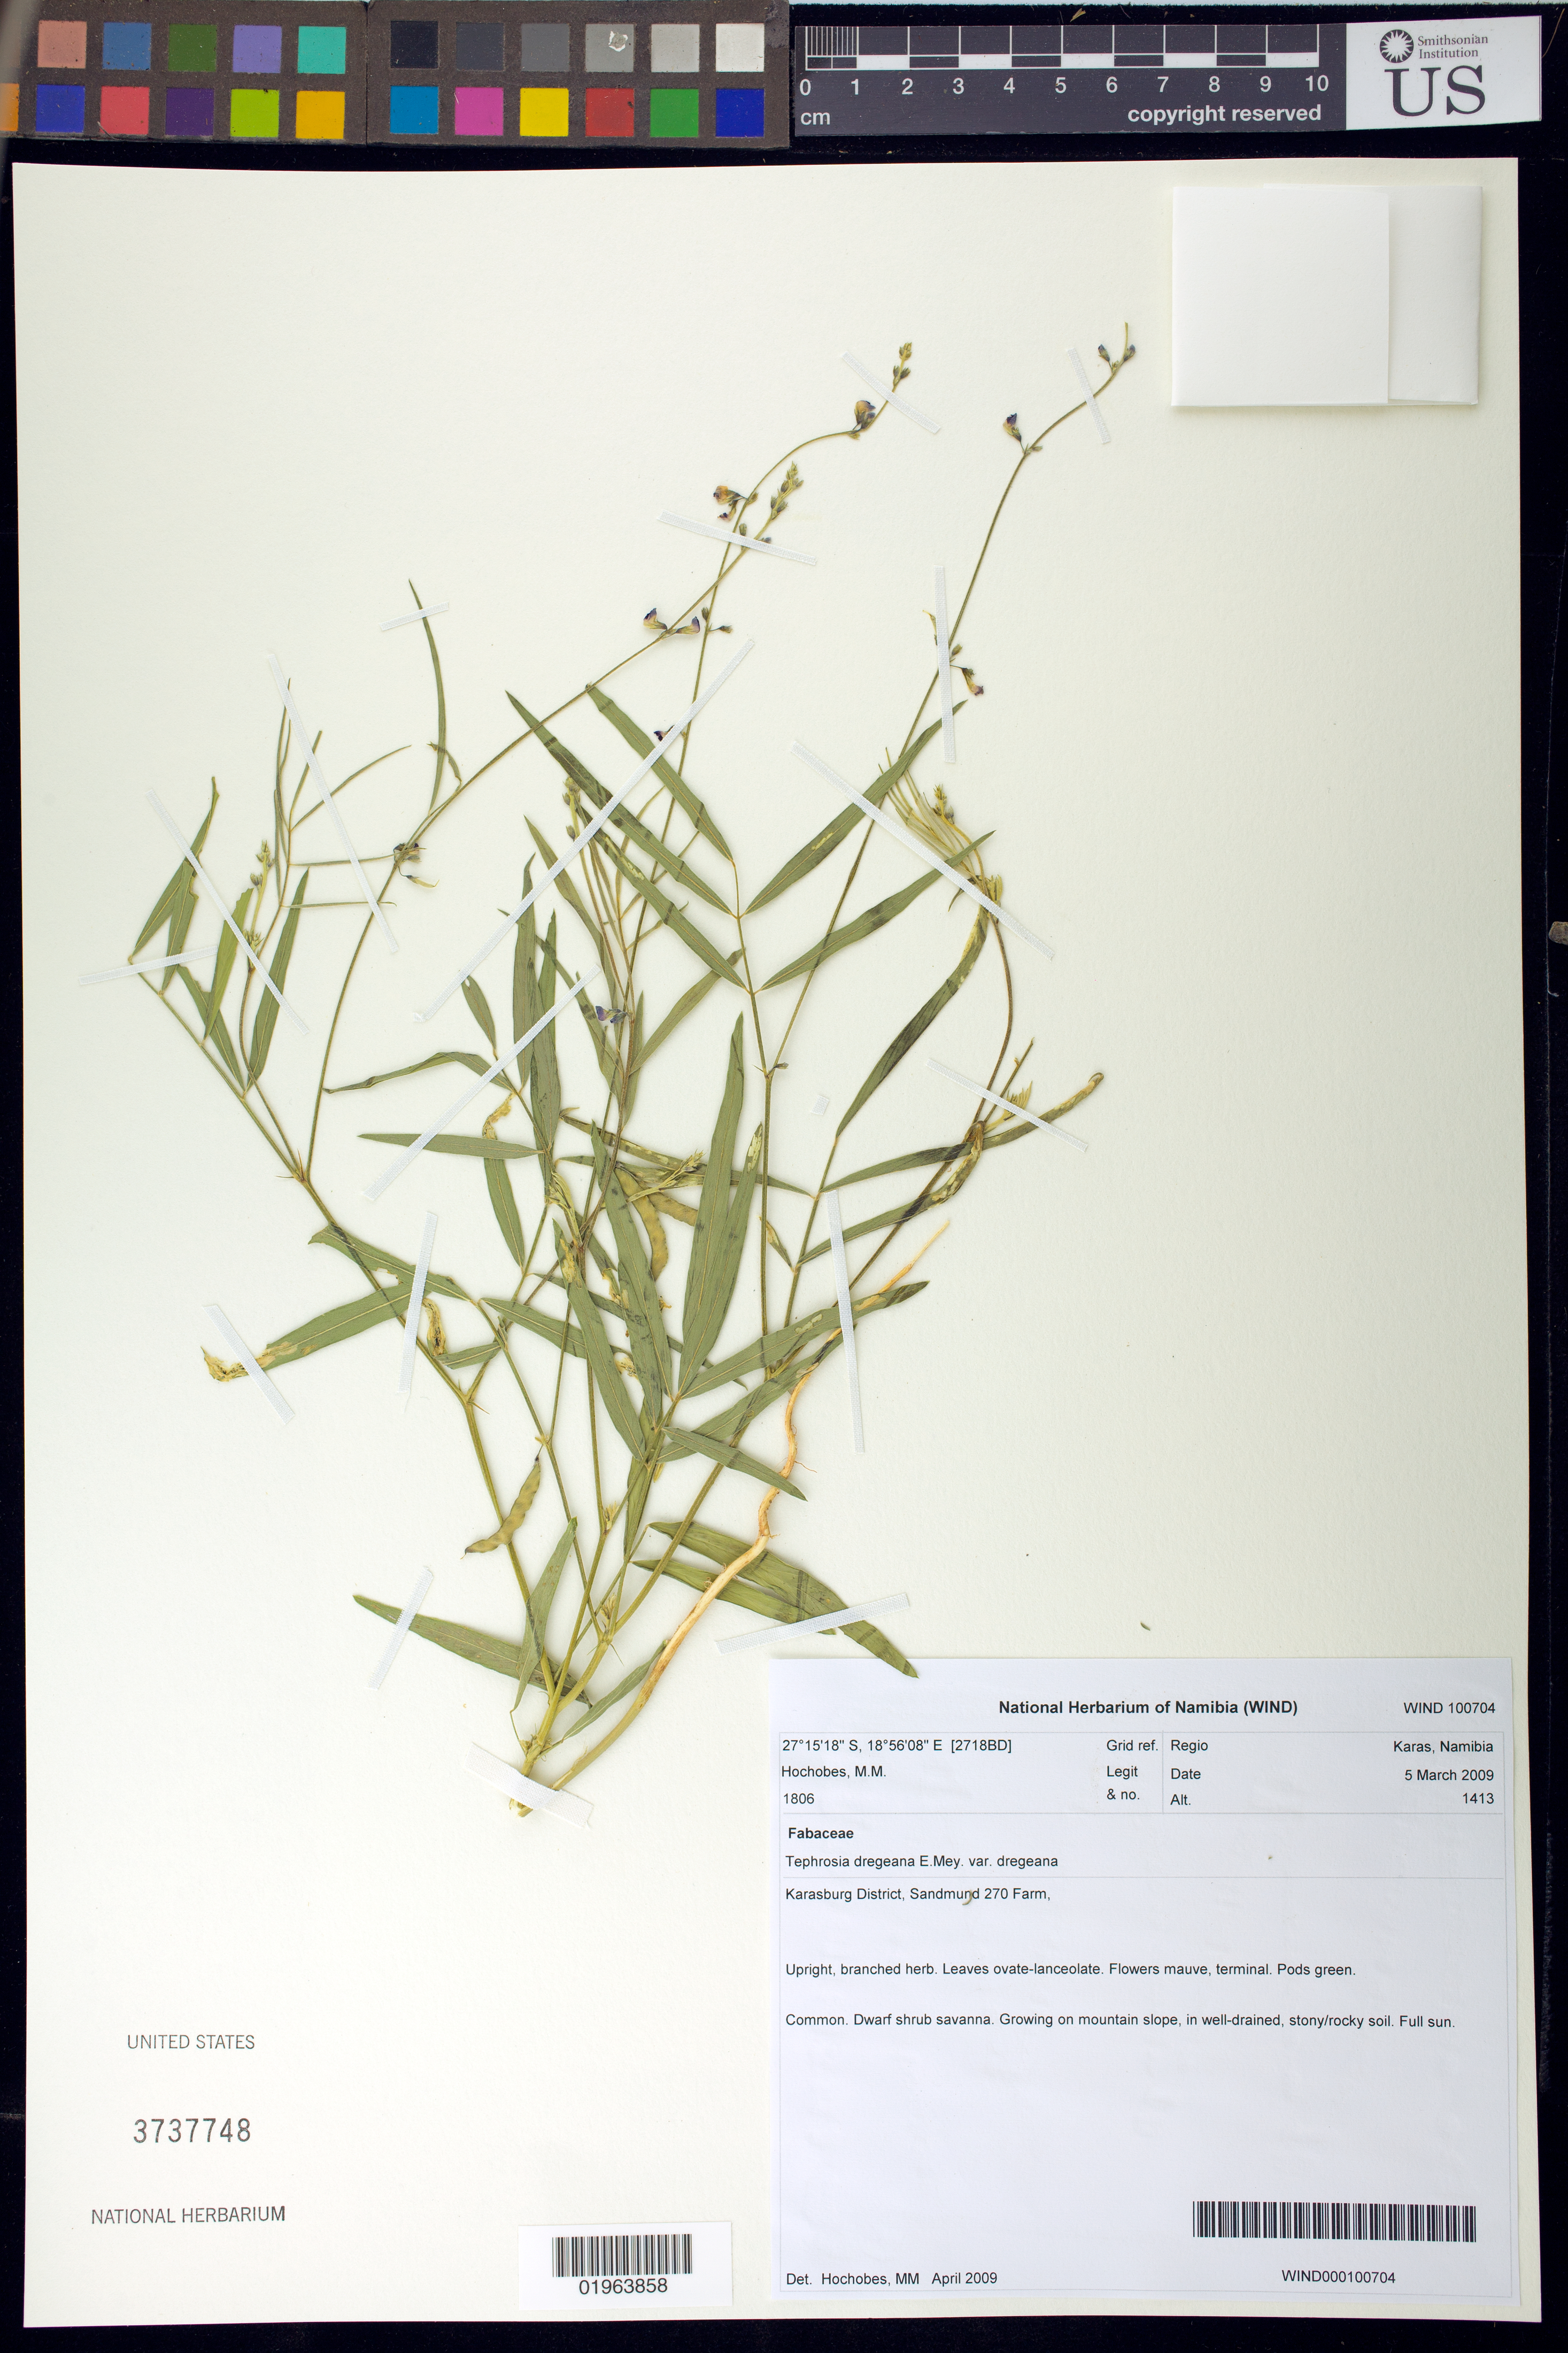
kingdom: Plantae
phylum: Tracheophyta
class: Magnoliopsida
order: Fabales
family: Fabaceae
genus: Tephrosia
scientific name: Tephrosia dregeana var. dregeana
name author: E. Mey.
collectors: M. Hochobes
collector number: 1806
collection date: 2009-03-05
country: Namibia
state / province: Karas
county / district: Karasburg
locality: Sundmund 270 Farm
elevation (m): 1413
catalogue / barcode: US 3737748